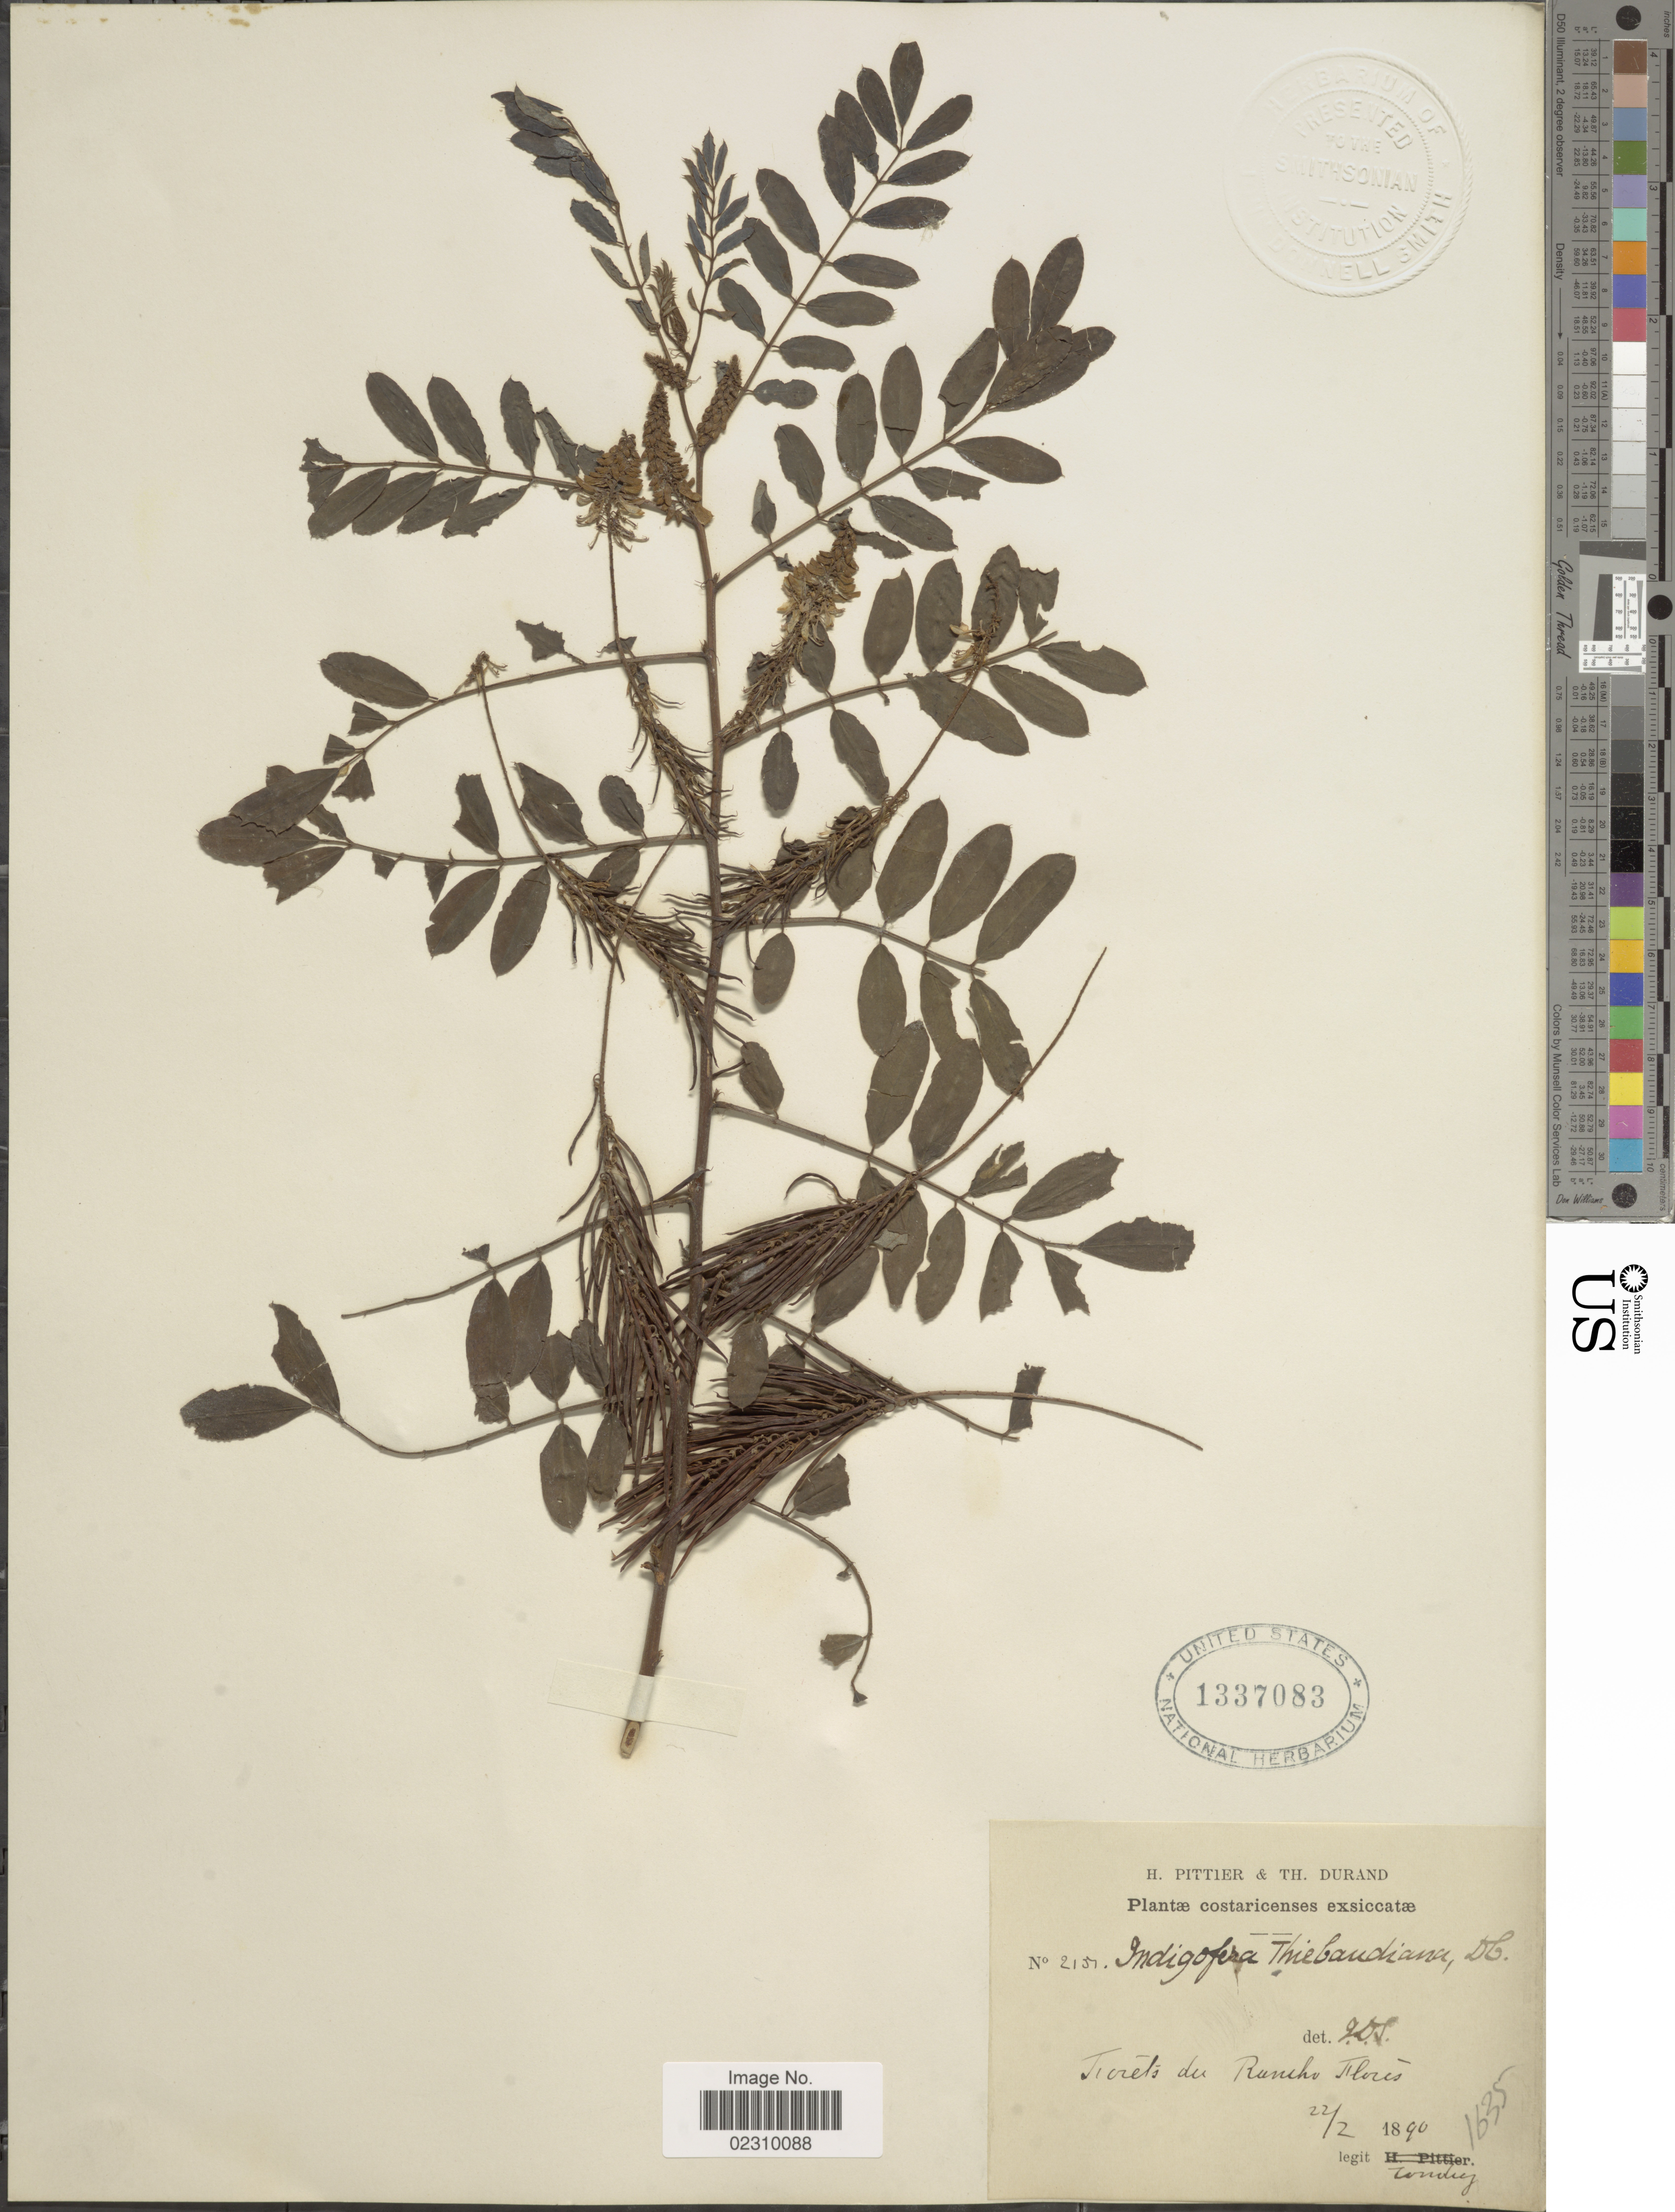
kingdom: Plantae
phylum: Tracheophyta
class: Magnoliopsida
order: Fabales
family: Fabaceae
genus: Indigofera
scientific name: Indigofera thibaudiana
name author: DC.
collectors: A. Tonduz, H. F. Pittier & T. Durand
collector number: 2151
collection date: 1890-02-22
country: Costa Rica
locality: Forets du Rancho Flores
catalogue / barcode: US 1337083